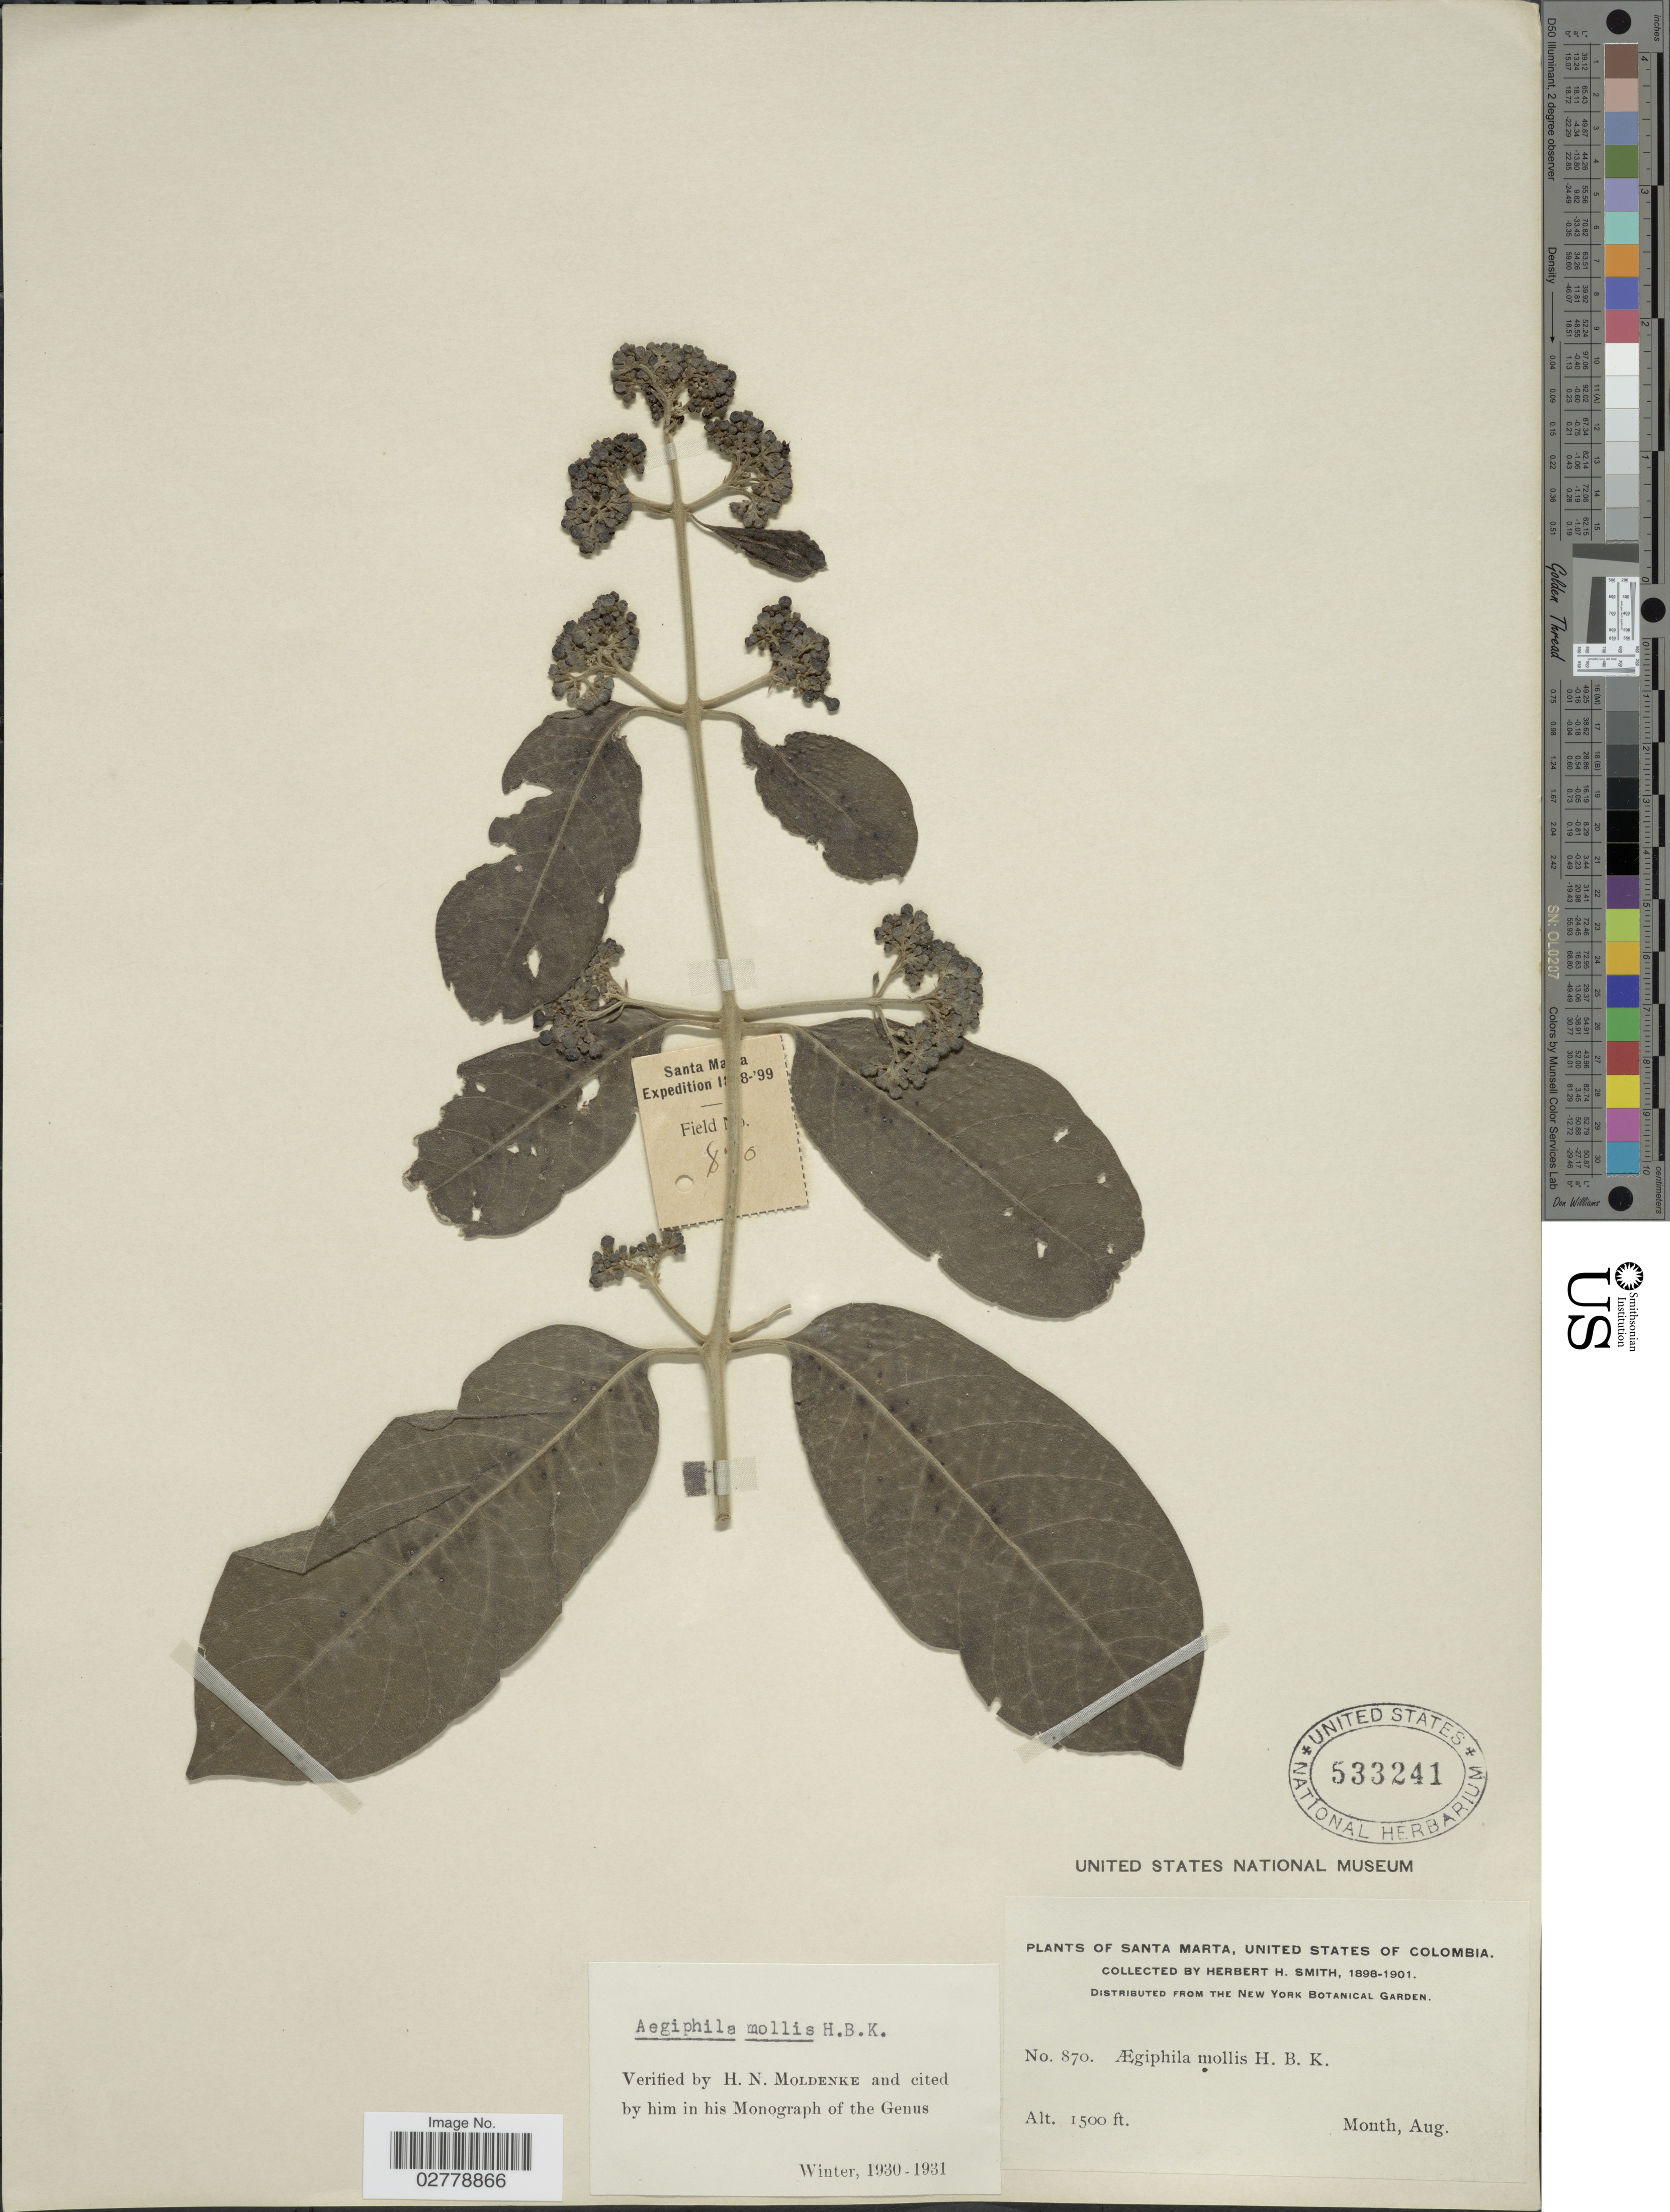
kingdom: Plantae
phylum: Tracheophyta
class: Magnoliopsida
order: Lamiales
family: Lamiaceae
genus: Aegiphila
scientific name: Aegiphila mollis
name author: Kunth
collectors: Herbert H. Smith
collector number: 870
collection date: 1898-08/1901-08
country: Colombia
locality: Santa Marta.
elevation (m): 457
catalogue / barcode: US 533241